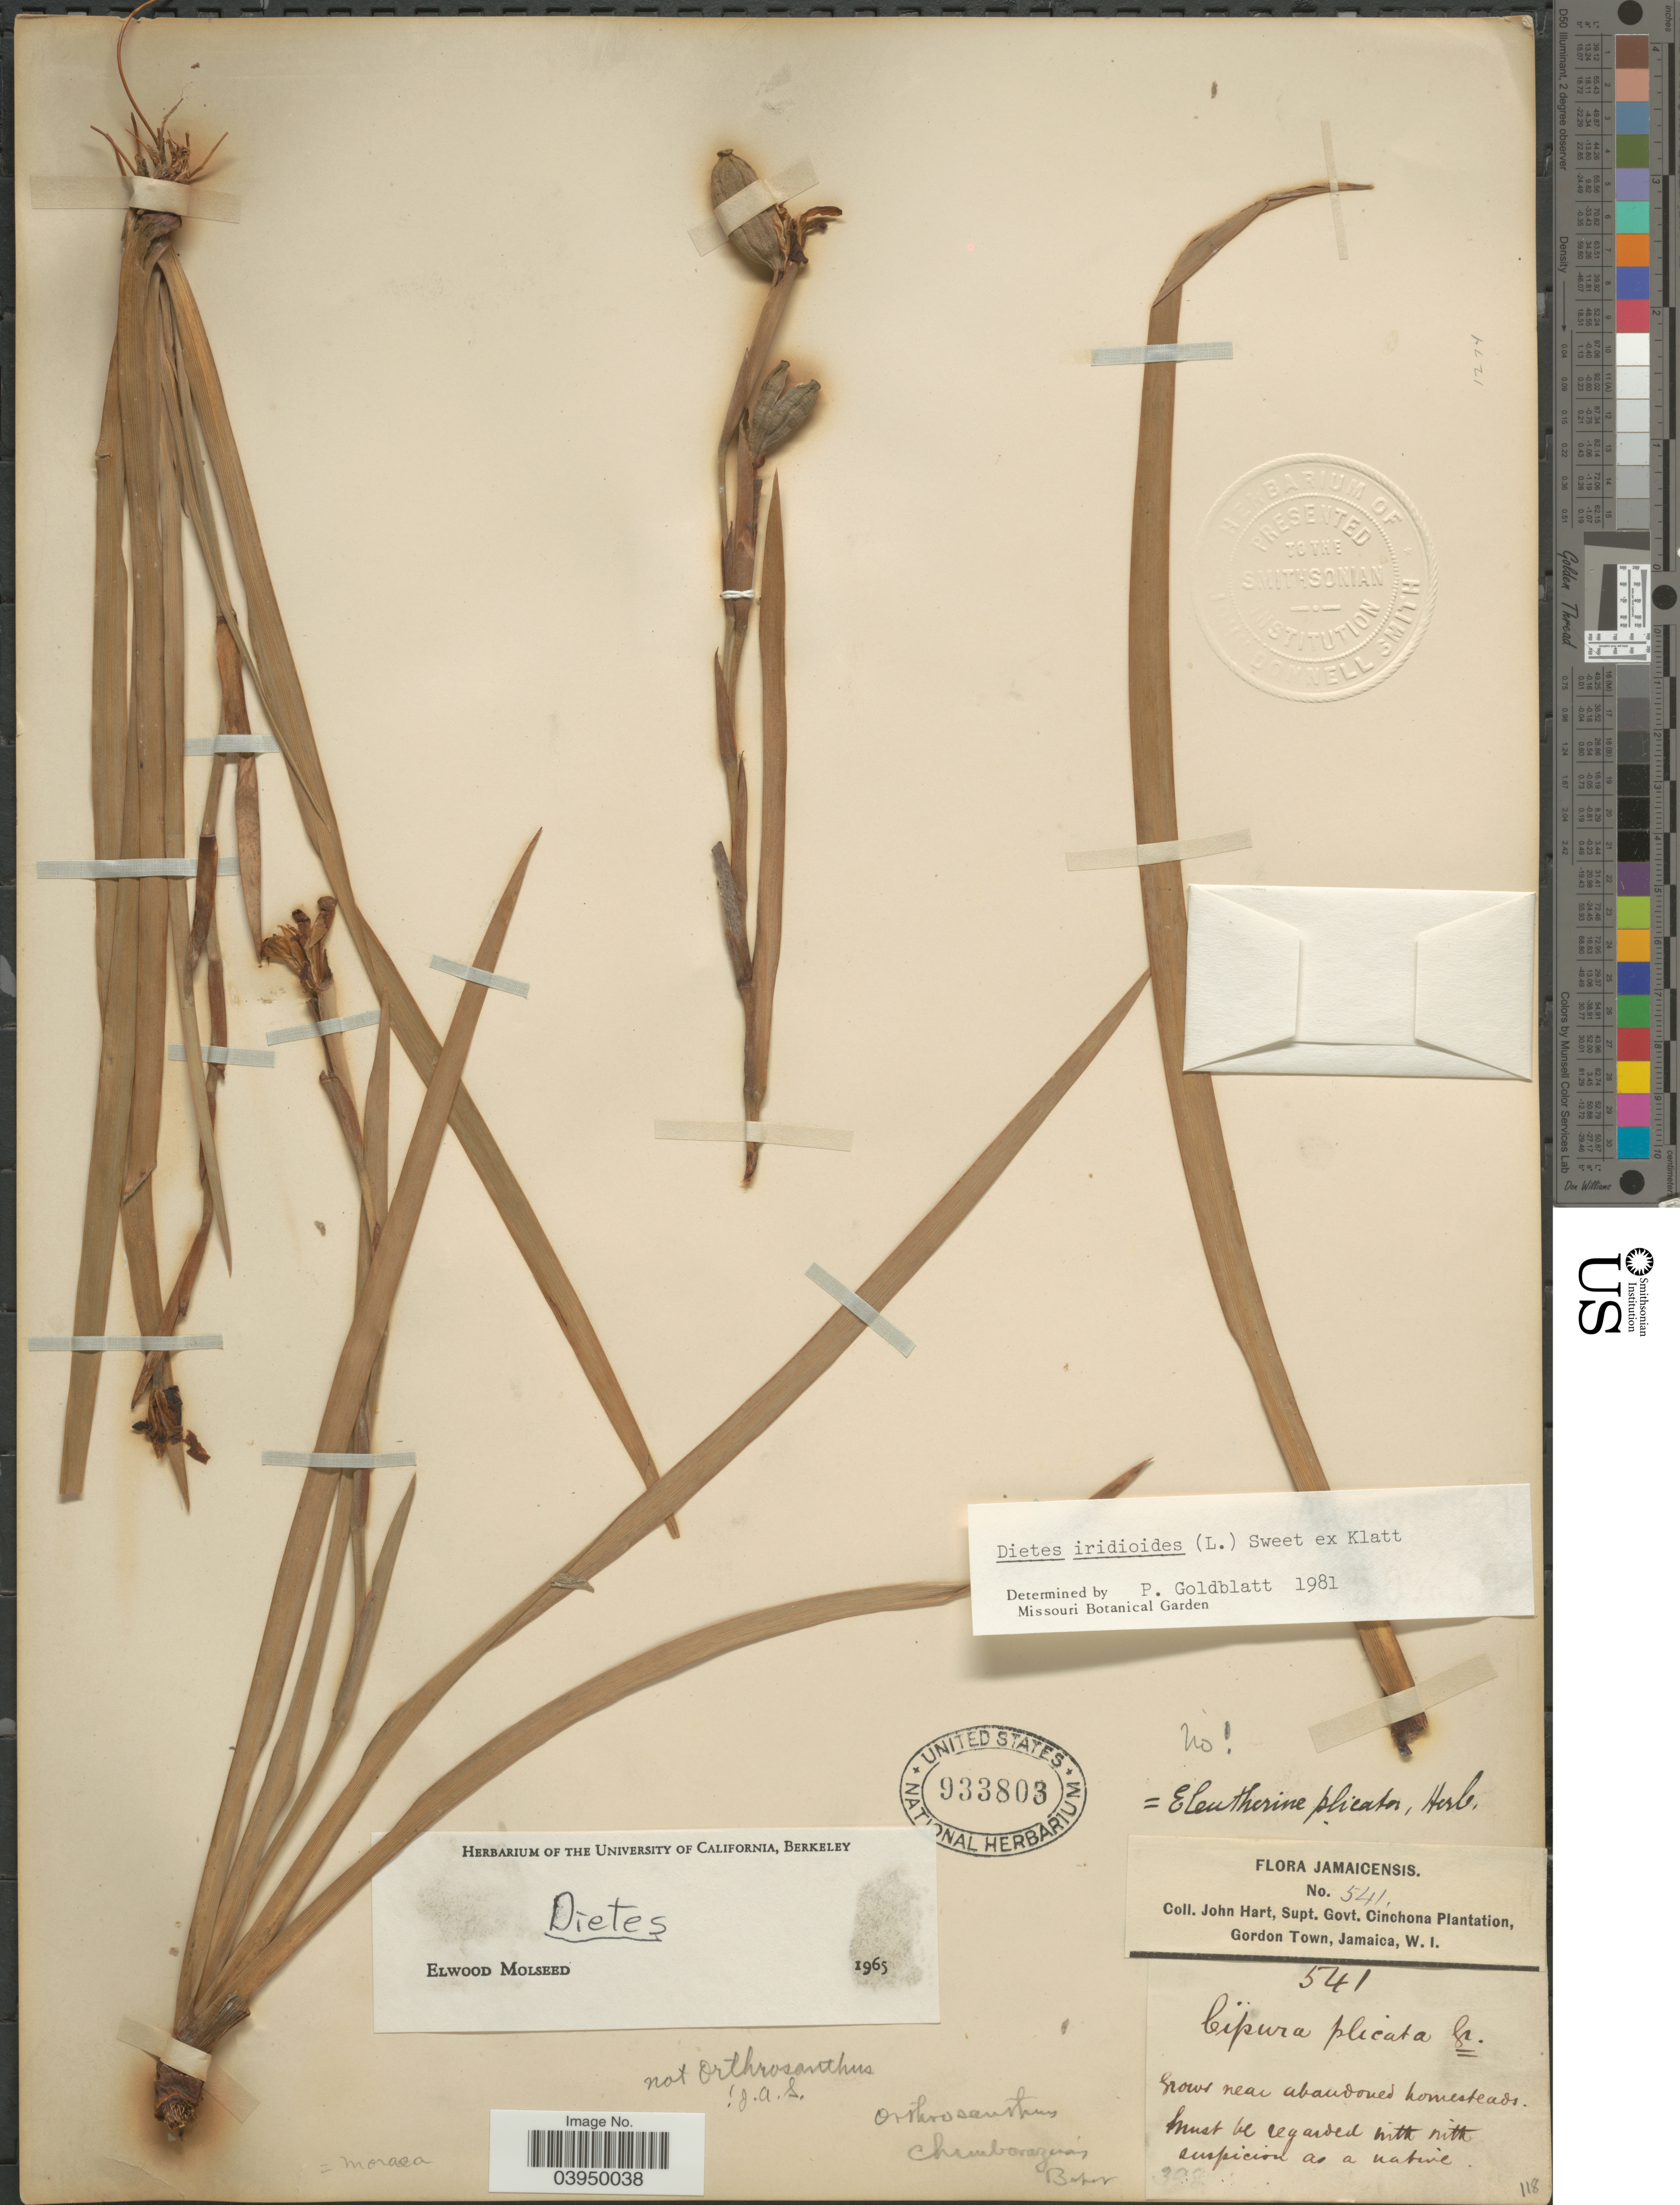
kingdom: Plantae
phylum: Tracheophyta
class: Liliopsida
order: Asparagales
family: Iridaceae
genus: Dietes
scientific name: Dietes iridioides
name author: (L.) Sweet ex Klatt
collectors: J. H. Hart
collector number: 541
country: Jamaica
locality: Gordon Town.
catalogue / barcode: US 933803